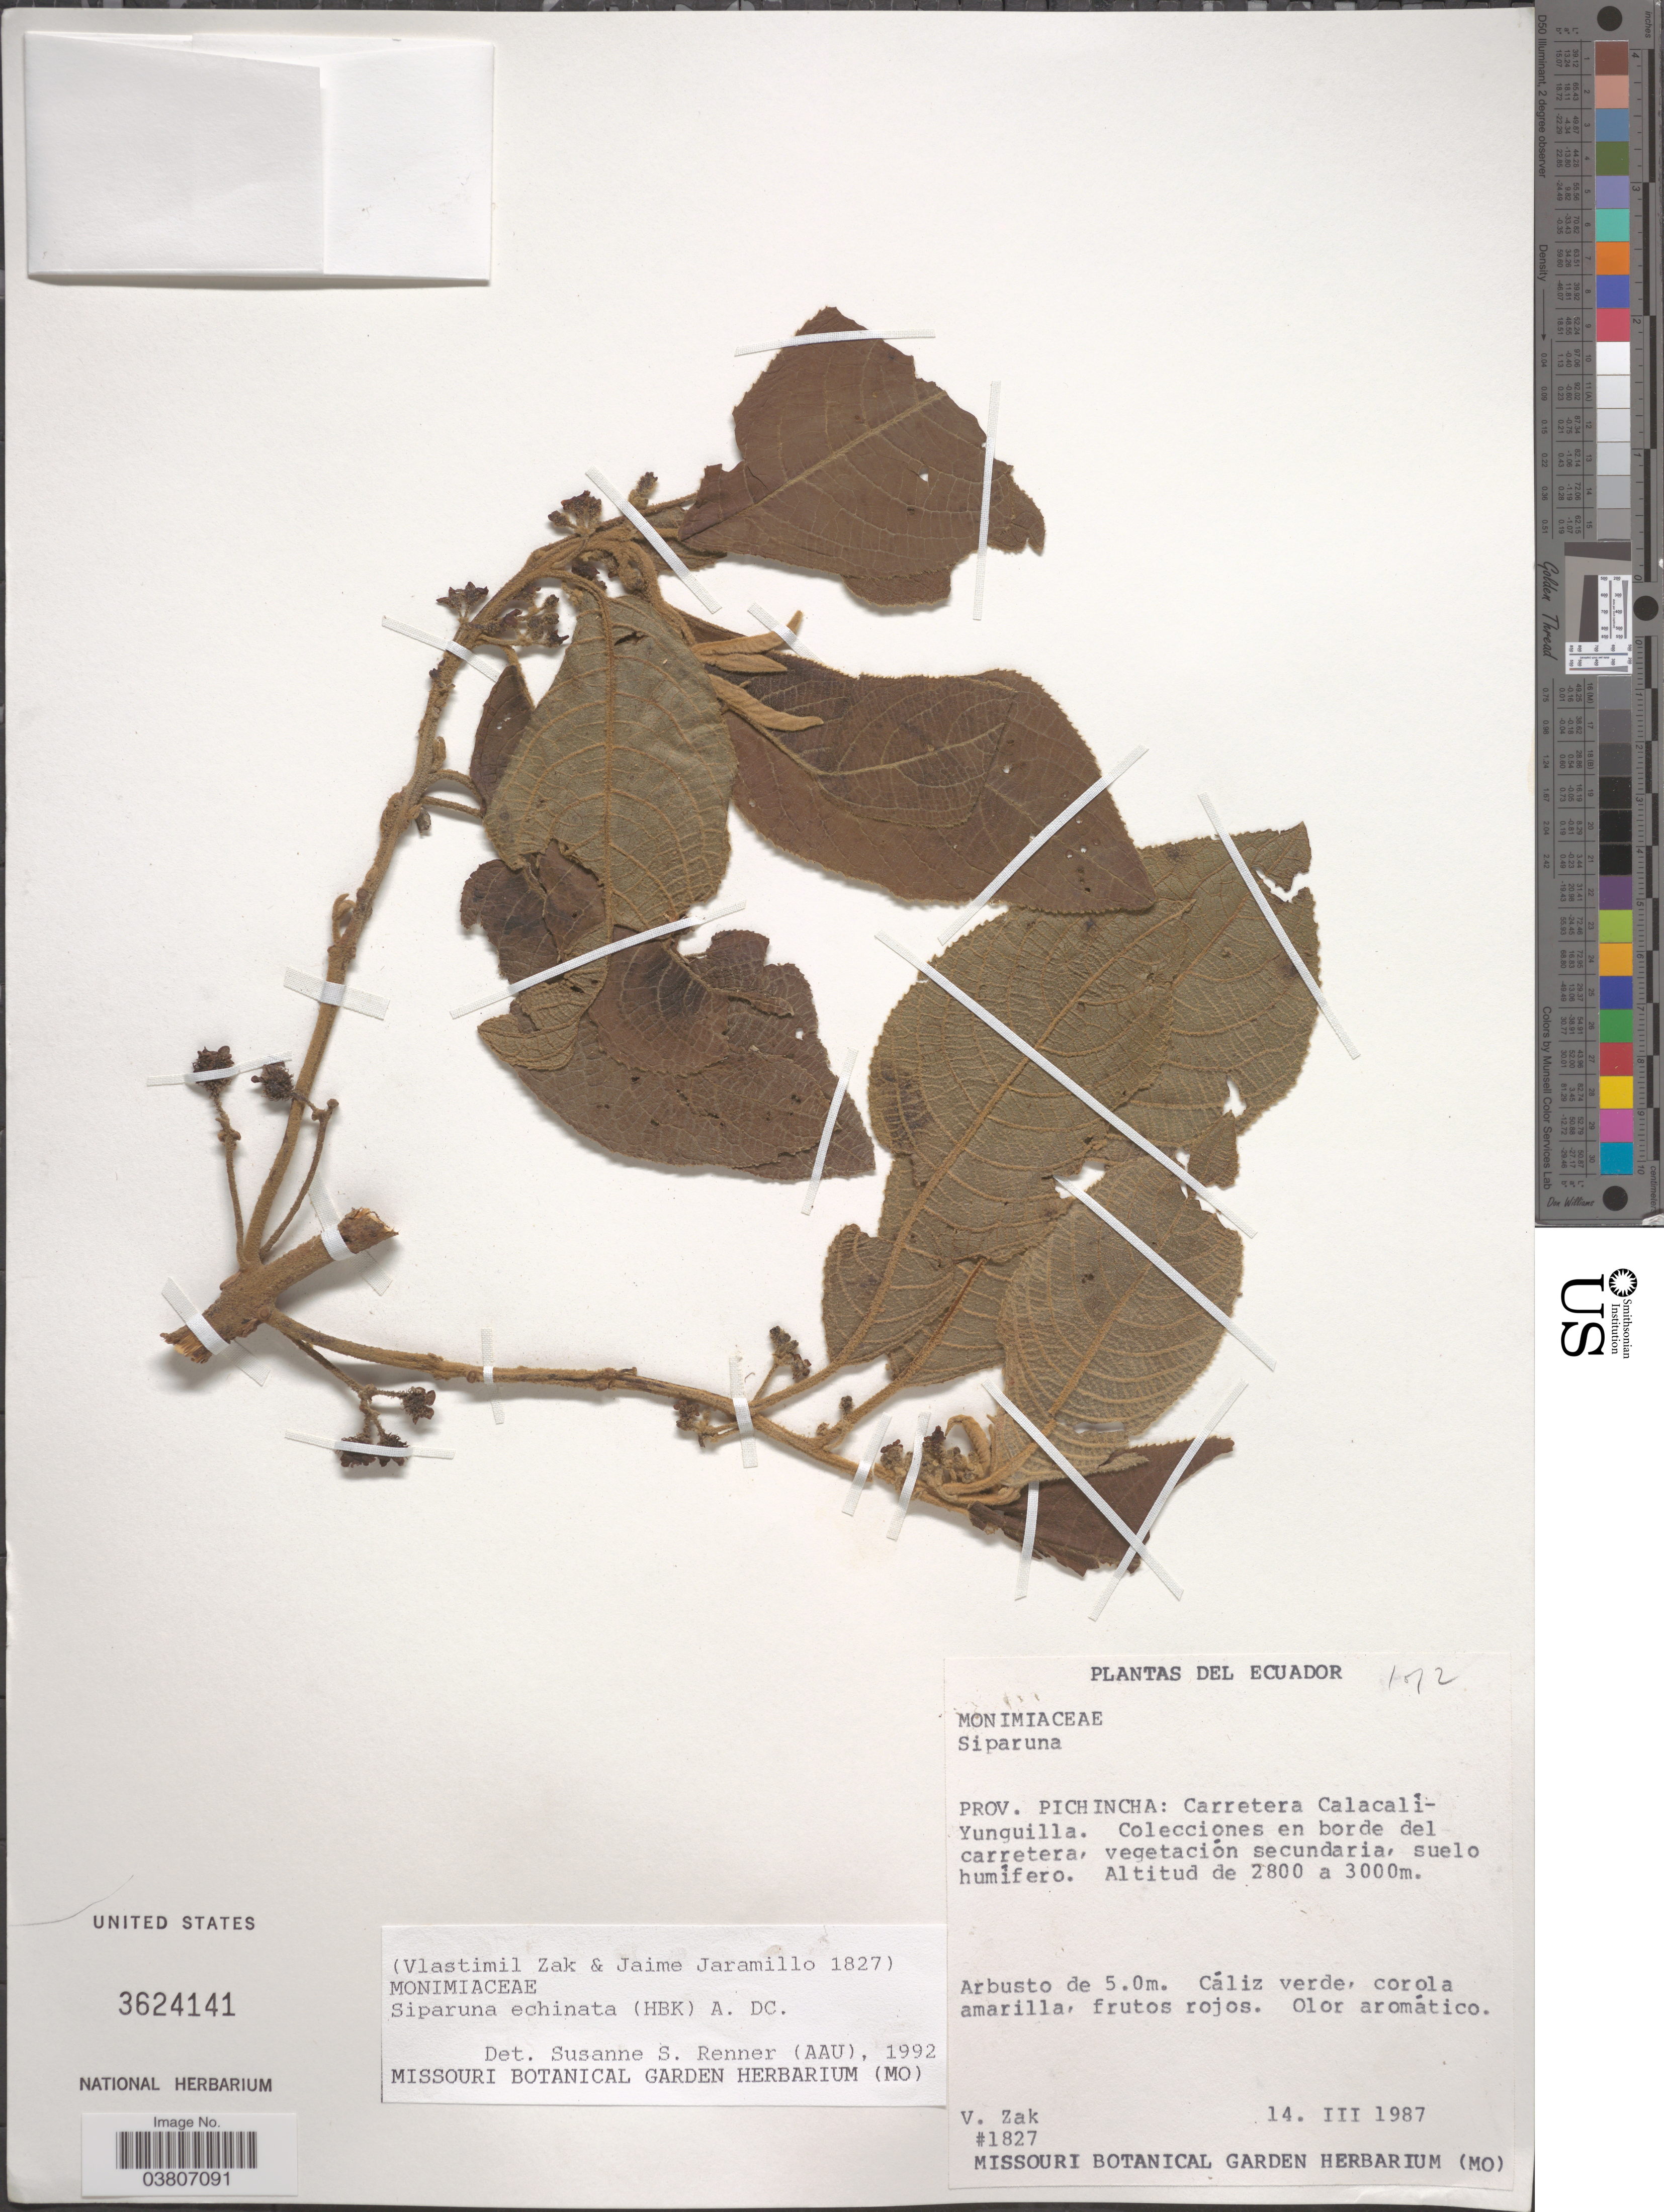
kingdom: Plantae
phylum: Tracheophyta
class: Magnoliopsida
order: Laurales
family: Siparunaceae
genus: Siparuna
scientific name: Siparuna echinata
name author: (Kunth) A. DC.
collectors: V. Zak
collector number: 1827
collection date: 1987-03-14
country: Ecuador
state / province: Pichincha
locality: Carretera Calacali-Yunguilla. En borde del carretera, vegetación secundaria, suelo humífero.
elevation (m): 2800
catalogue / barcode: US 3624141